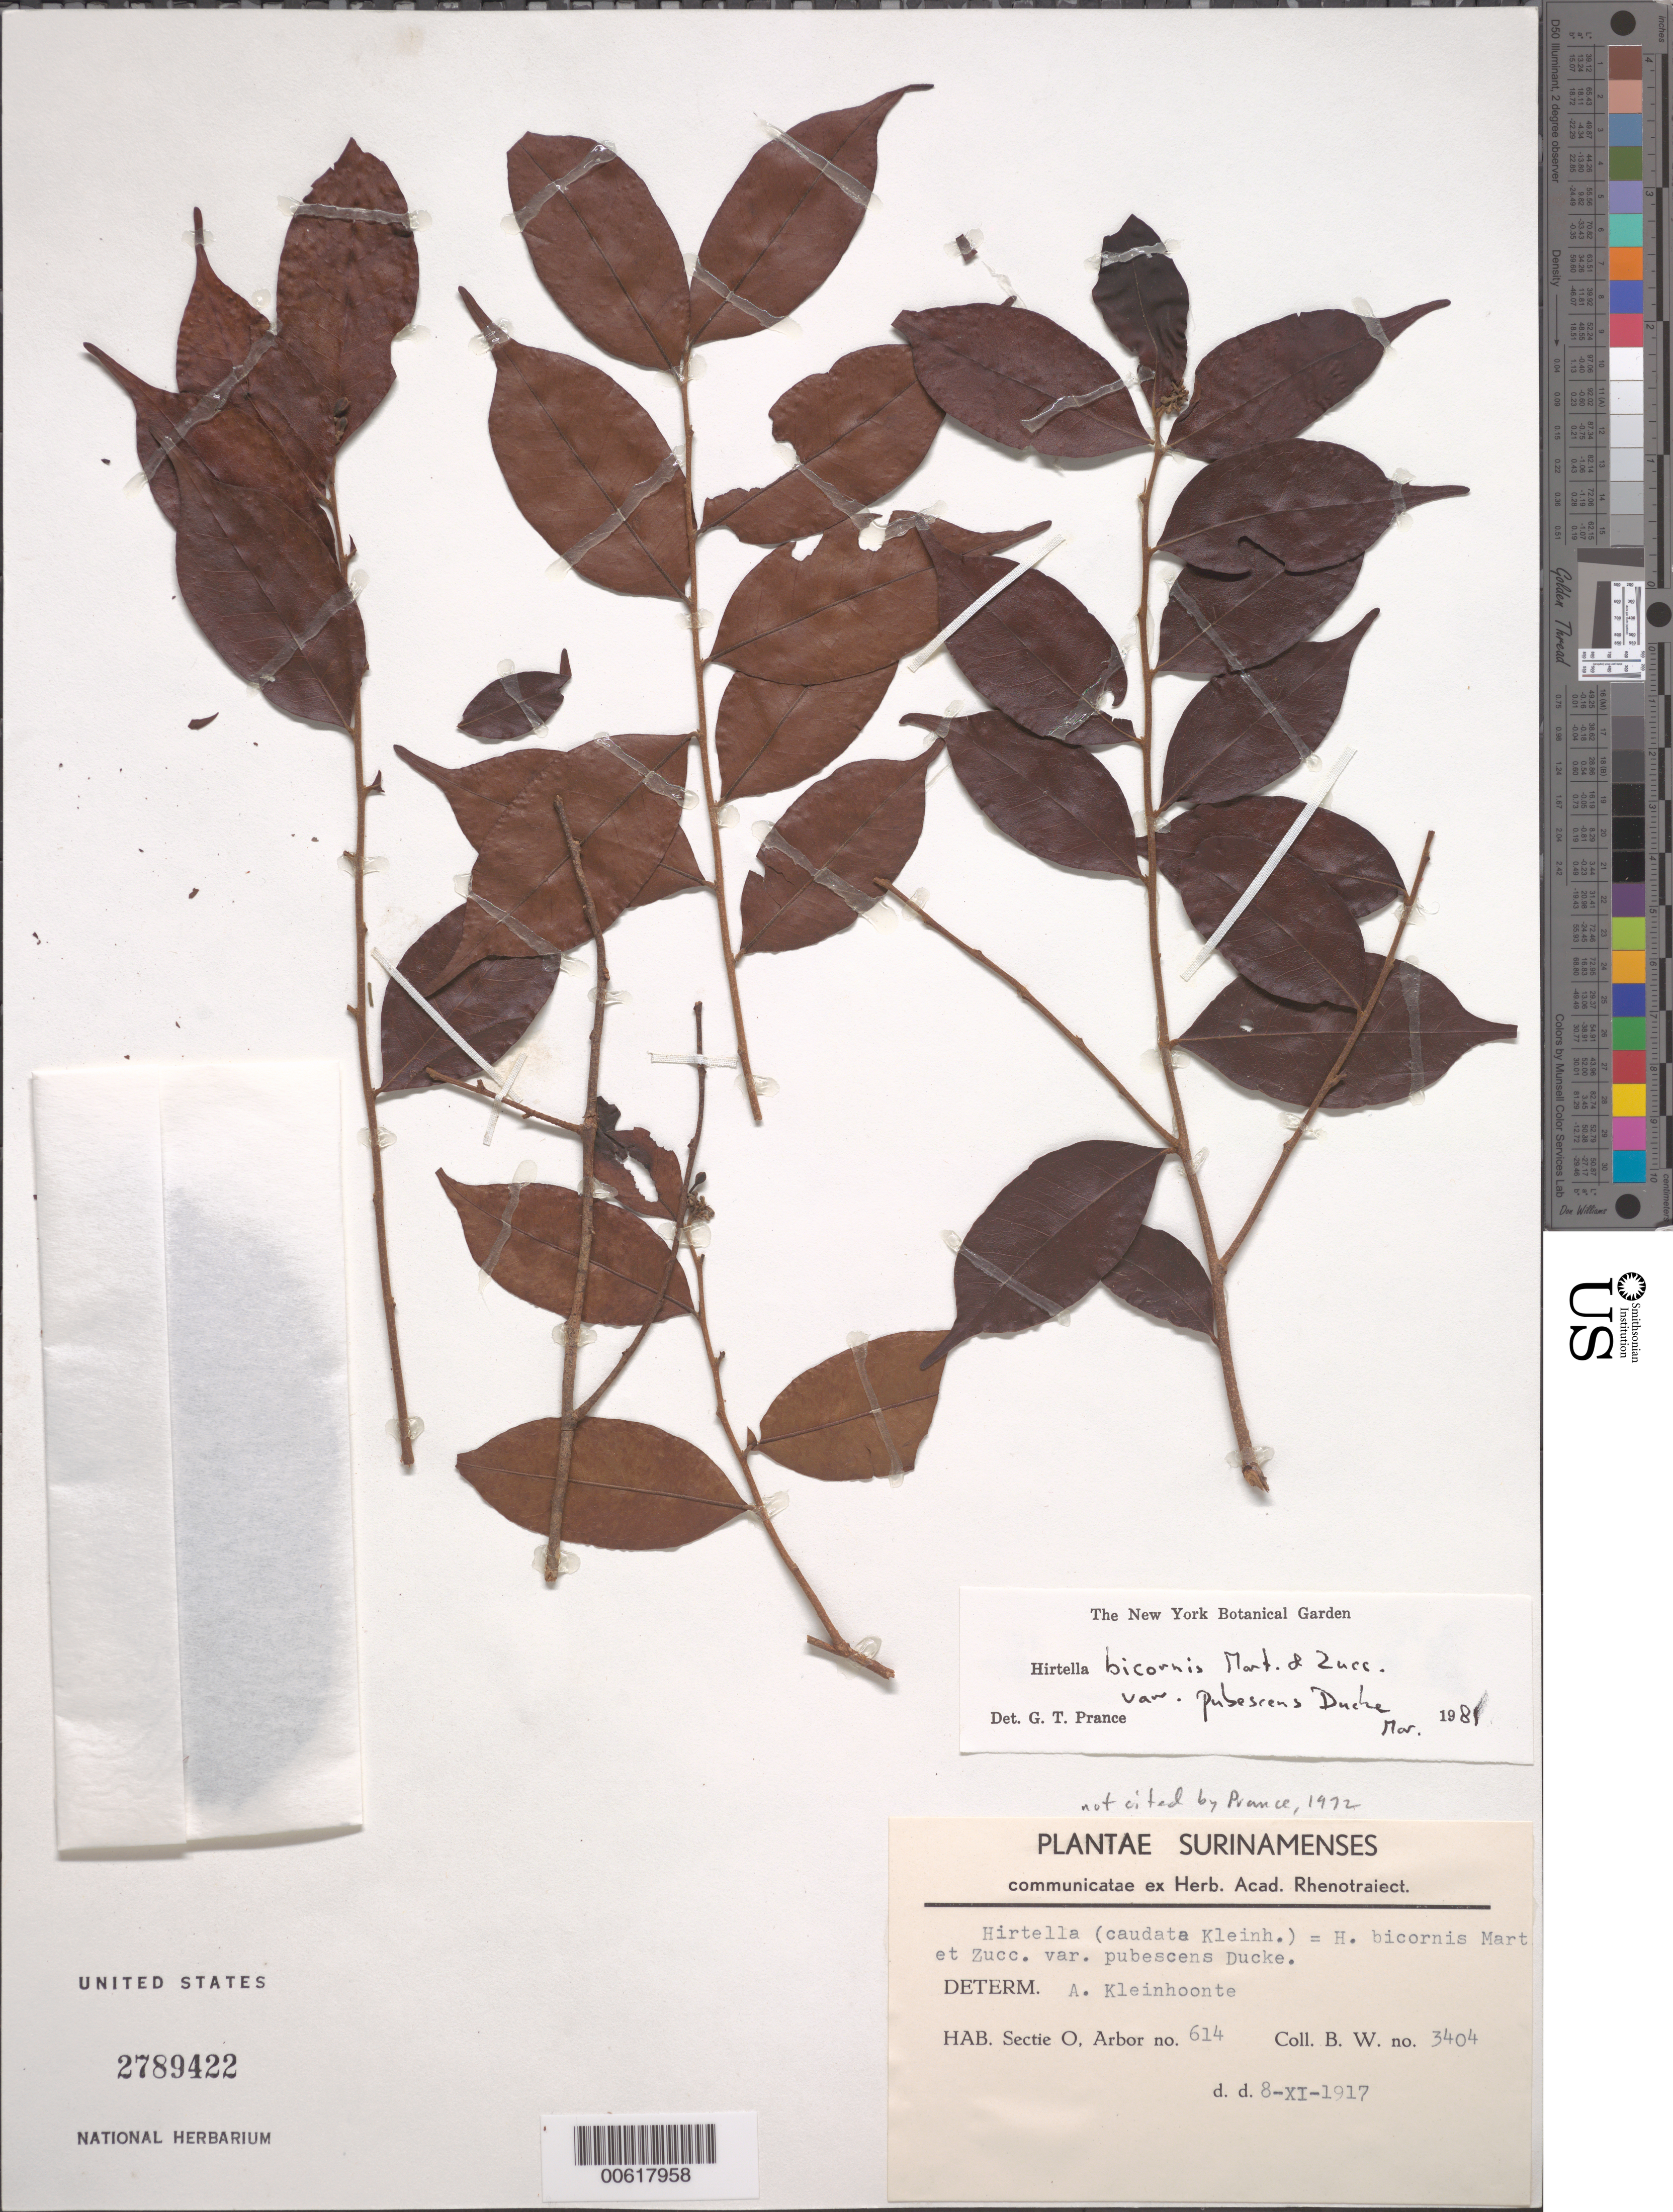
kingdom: Plantae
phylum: Tracheophyta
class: Magnoliopsida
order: Malpighiales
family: Chrysobalanaceae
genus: Hirtella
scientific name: Hirtella bicornis var. pubescens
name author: Ducke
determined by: Prance, G. T.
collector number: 3404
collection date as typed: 8-Nov-17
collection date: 1917-11-08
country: Suriname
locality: Sectie O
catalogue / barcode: US 2789422